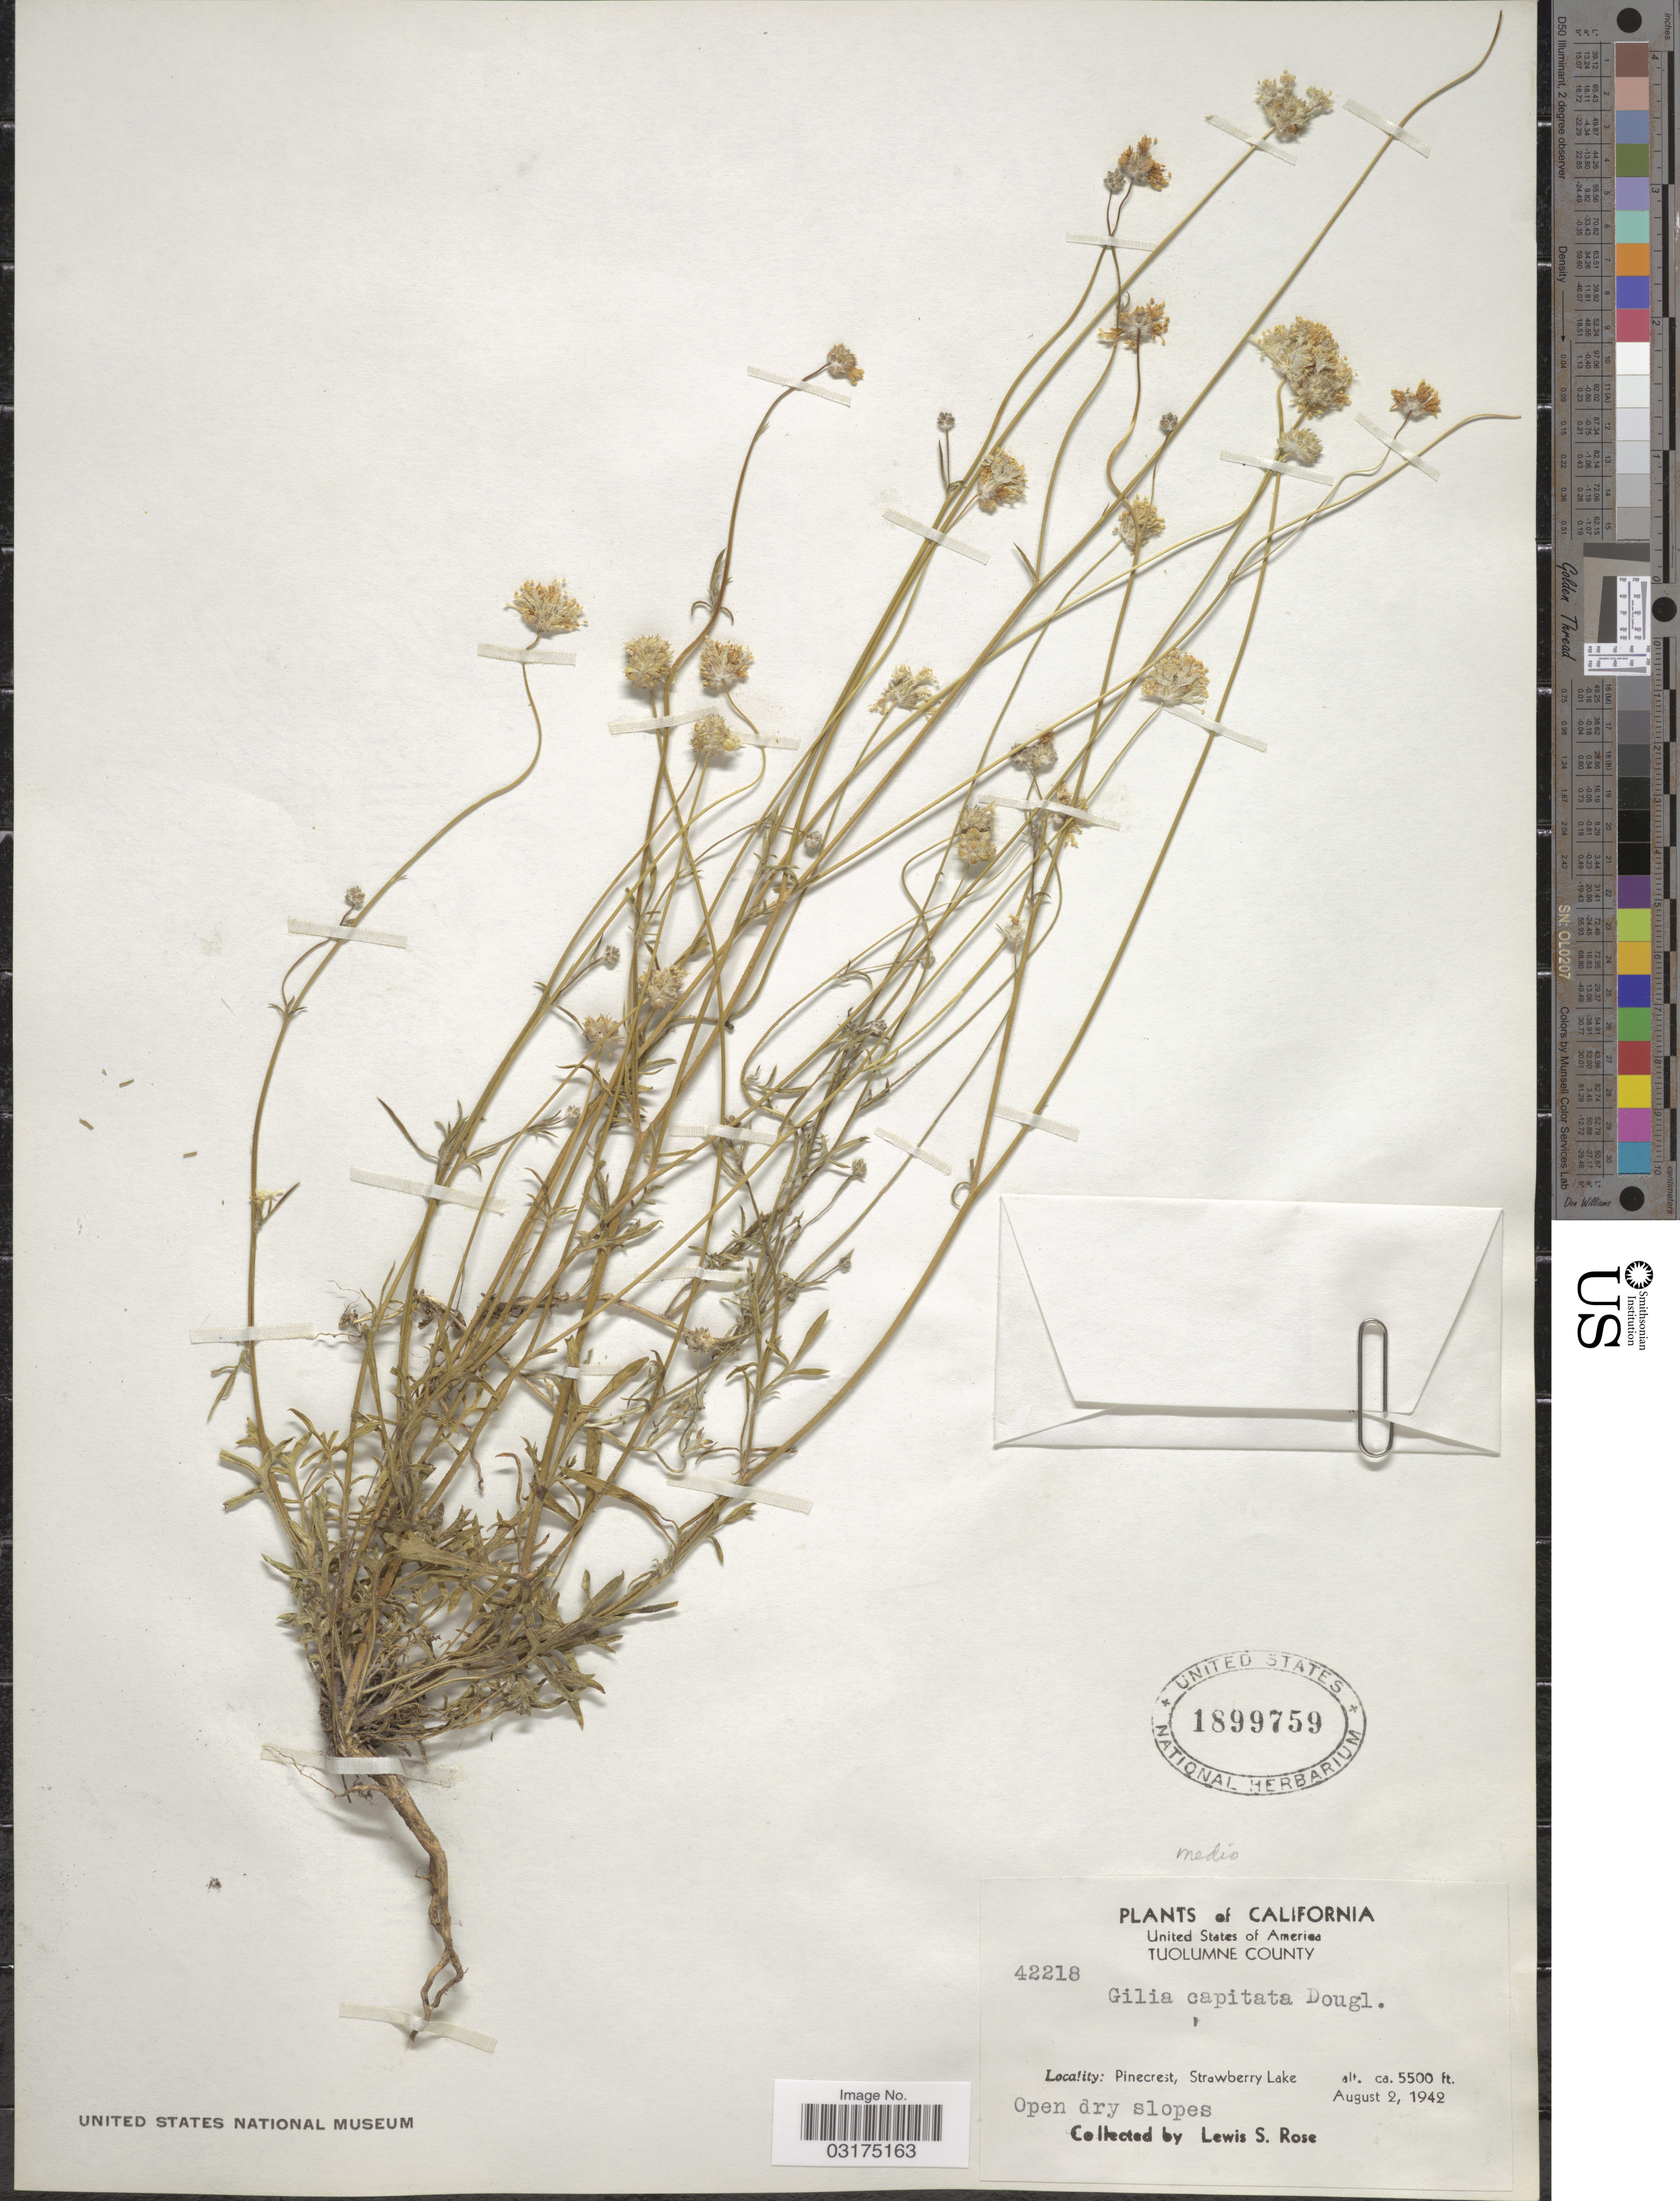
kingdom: Plantae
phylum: Tracheophyta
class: Magnoliopsida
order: Ericales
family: Polemoniaceae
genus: Gilia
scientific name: Gilia capitata subsp. mediomontana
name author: V.E. Grant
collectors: L. S. Rose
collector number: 42218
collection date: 1942-08-02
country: United States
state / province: California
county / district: Tuolumne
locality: Tuolumne County, Pinecrest, Strawberry Lake.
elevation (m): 1676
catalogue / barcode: US 1899759